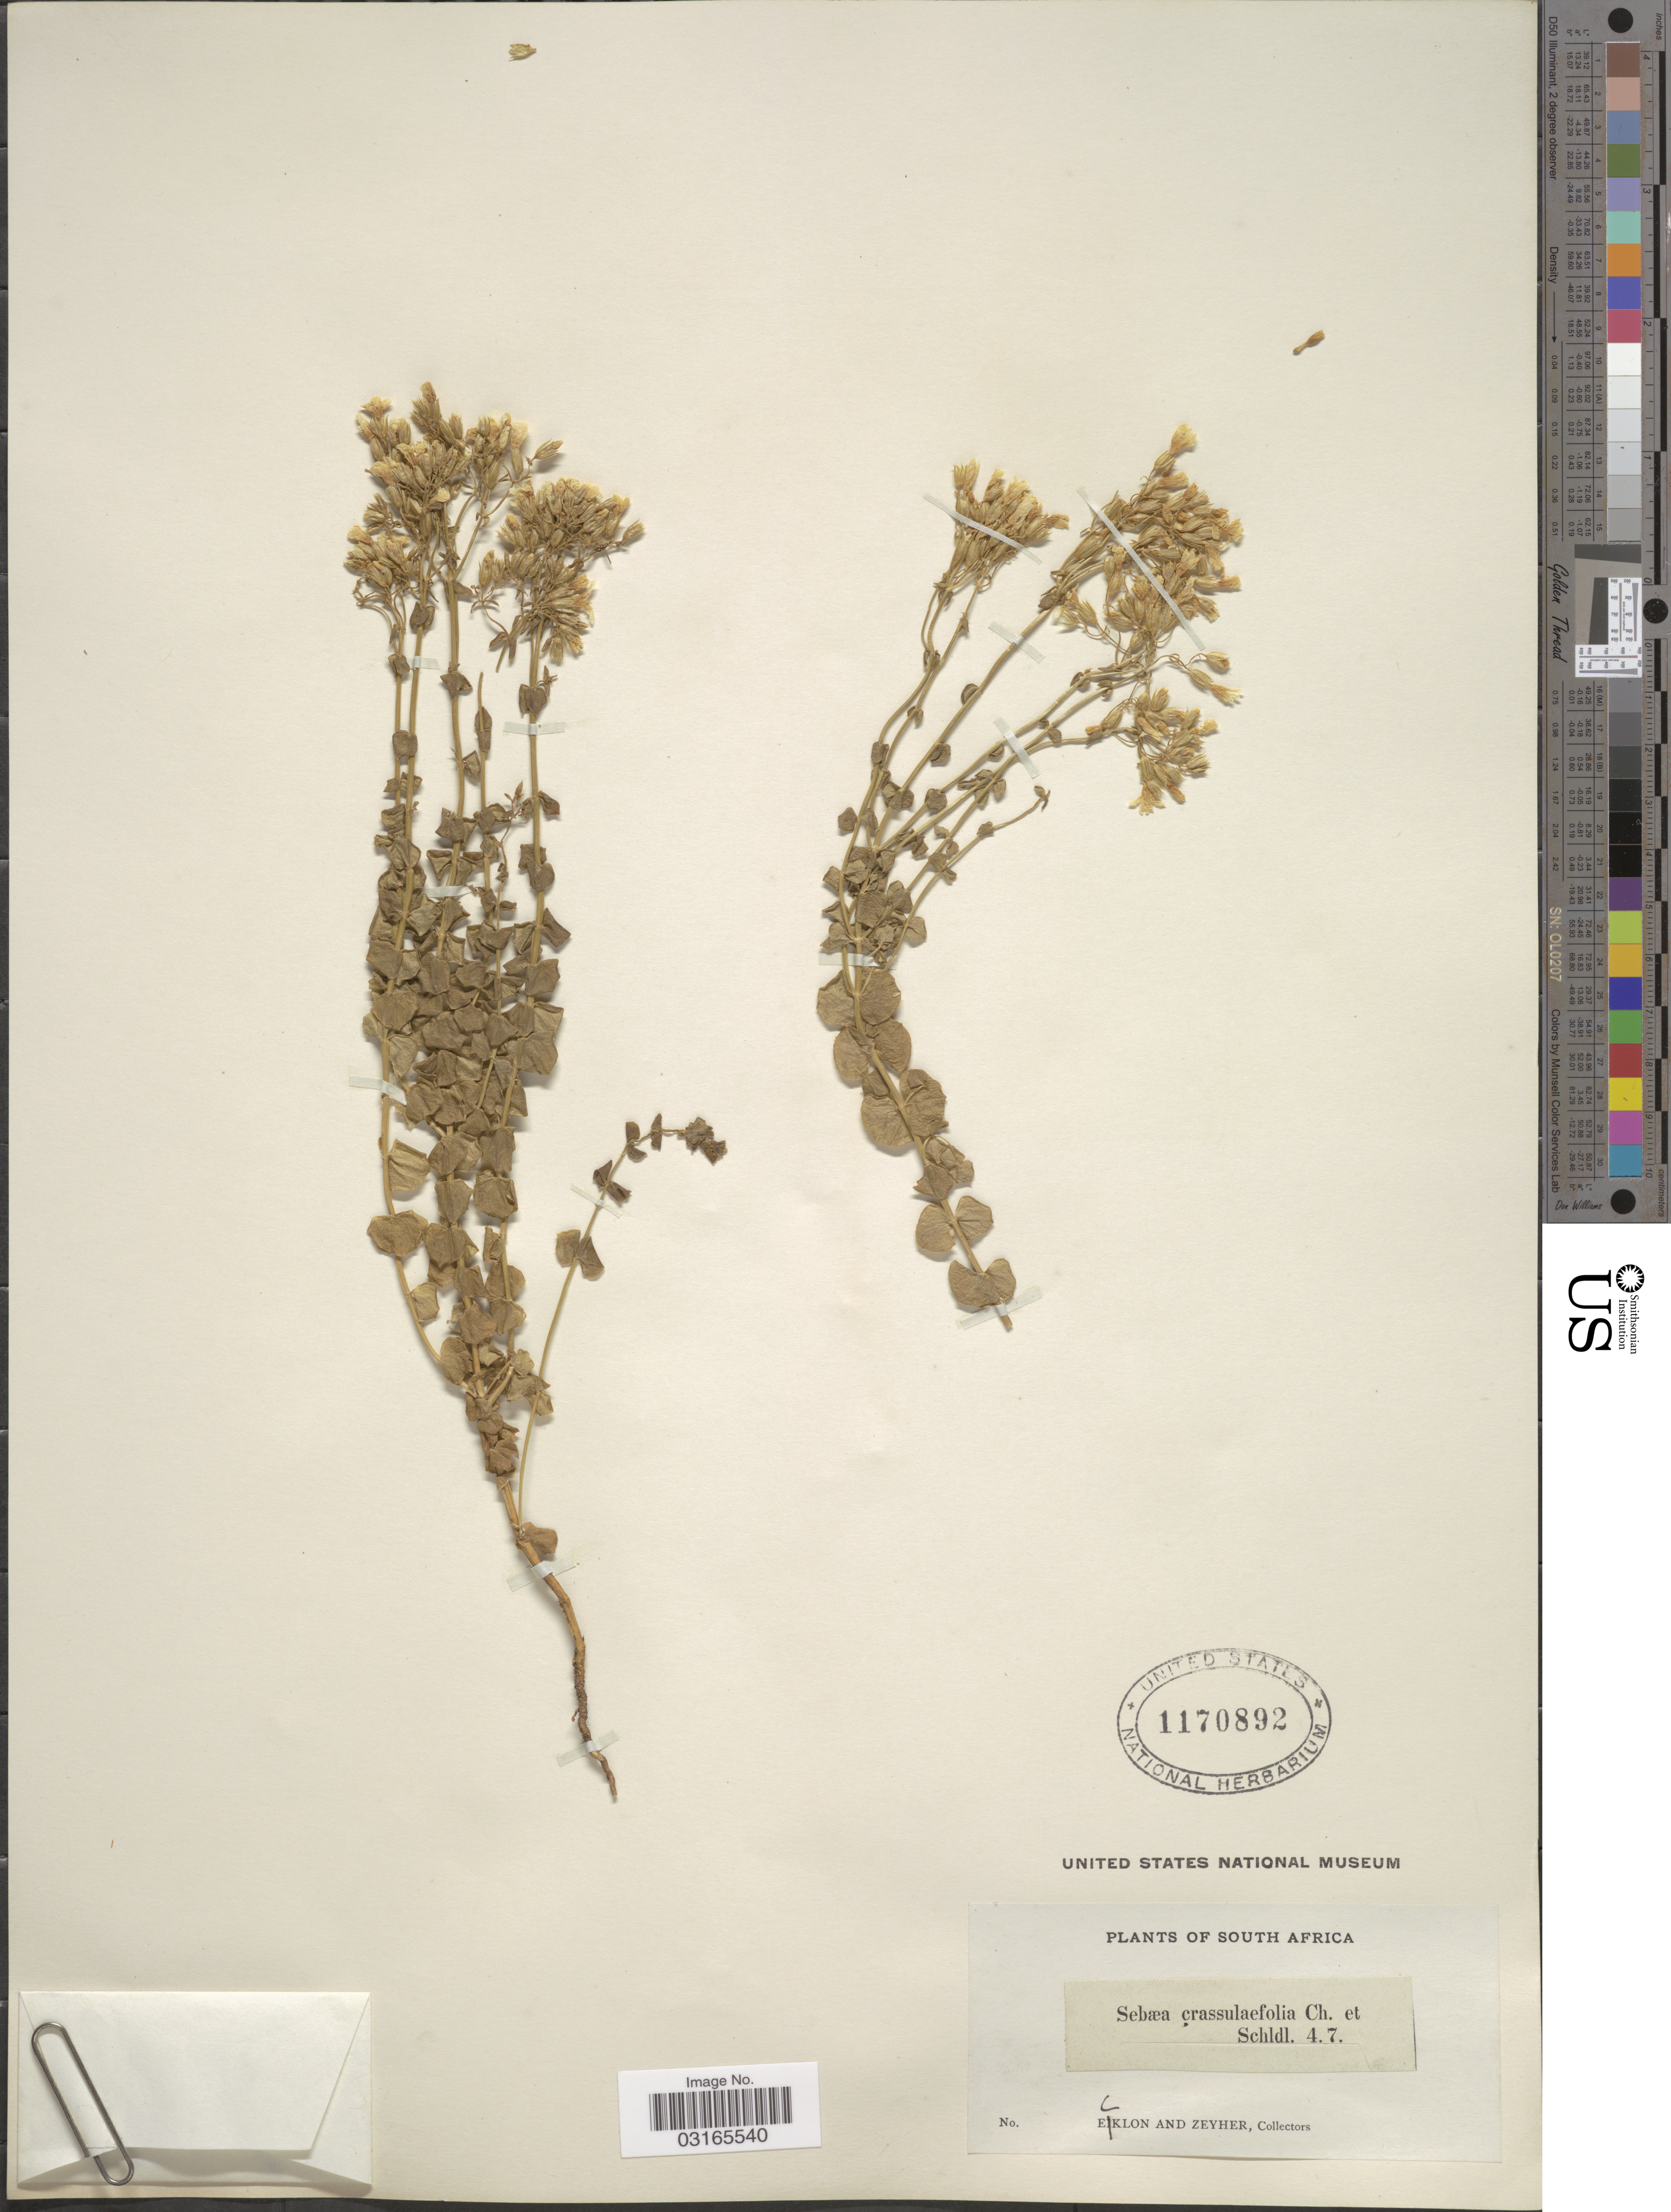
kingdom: Plantae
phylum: Tracheophyta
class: Magnoliopsida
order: Gentianales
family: Gentianaceae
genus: Sebaea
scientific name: Sebaea crassulifolia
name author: Cham. & Schltdl.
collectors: -. Ecklon & -. Zeyher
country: South Africa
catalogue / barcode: US 1170892